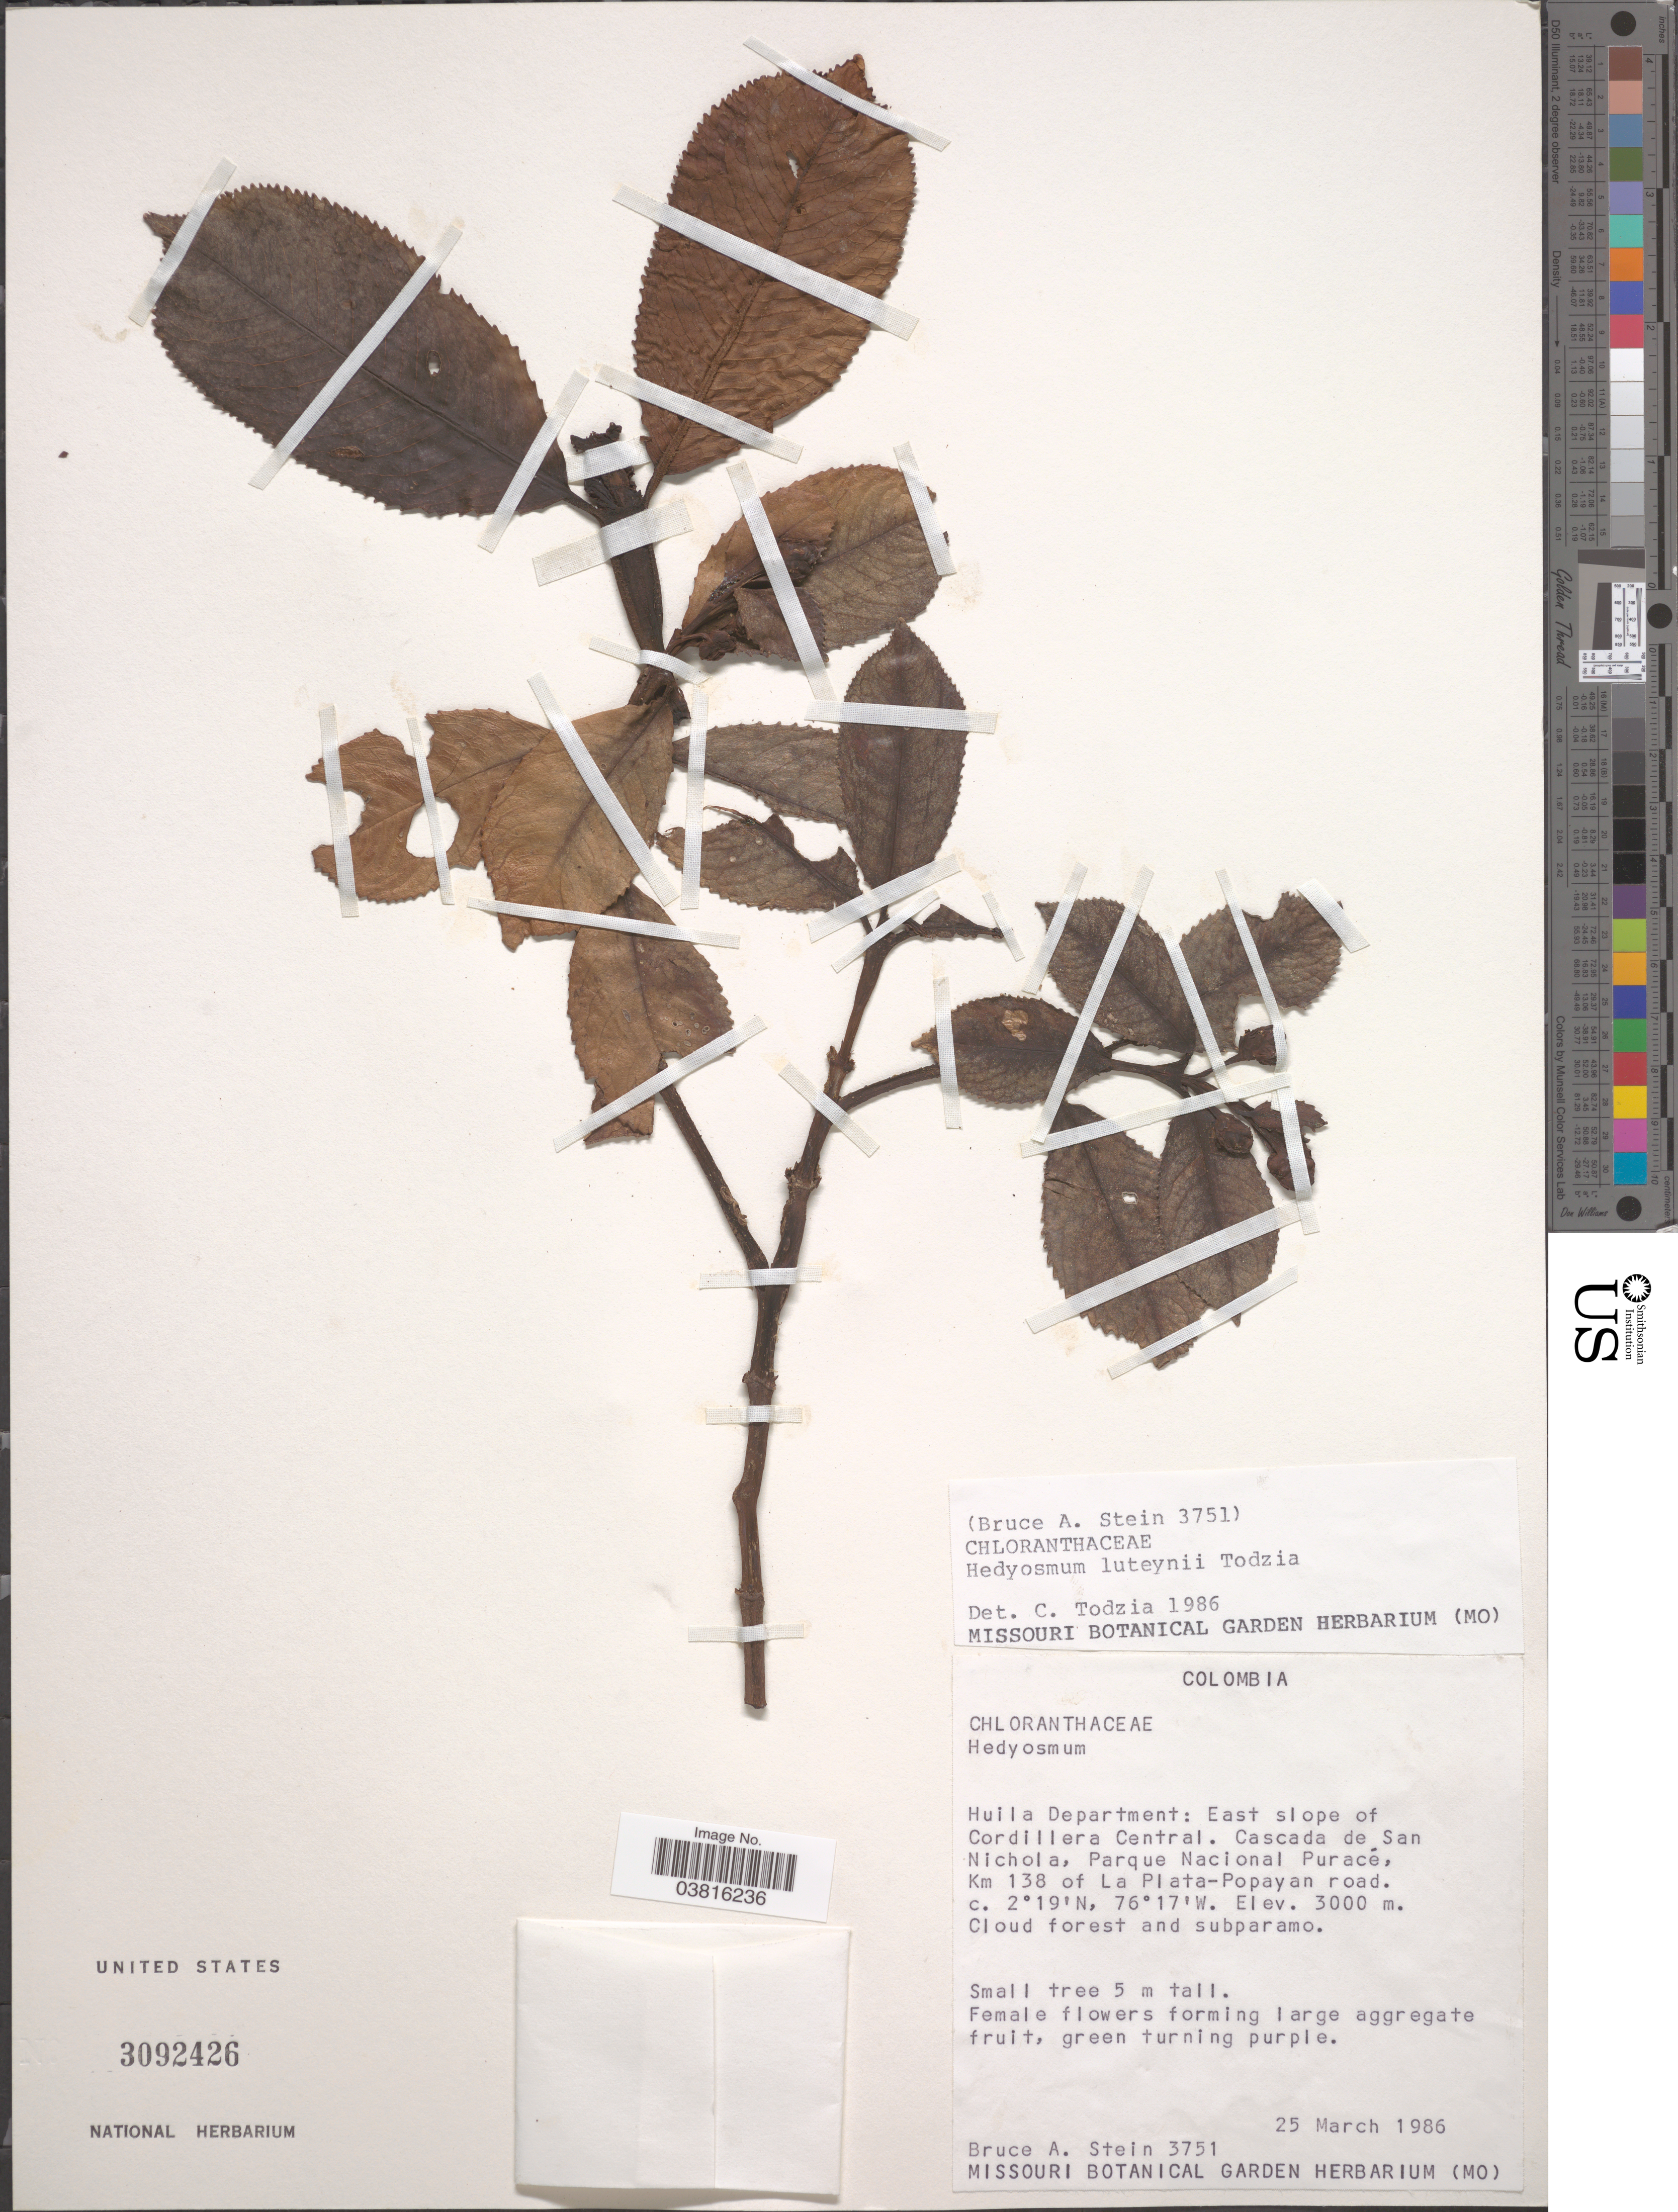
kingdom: Plantae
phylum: Tracheophyta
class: Magnoliopsida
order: Chloranthales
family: Chloranthaceae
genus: Hedyosmum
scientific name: Hedyosmum luteynii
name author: Todzia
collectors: B. A. Stein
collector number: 3751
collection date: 1986-03-25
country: Colombia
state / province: Huila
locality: Huila Department: East slope of Cordillera Central. Cascada de San Nichola, Parque Nacional Puracé, Km 138 of La Plata-Popayan road.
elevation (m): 3000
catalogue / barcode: US 3092426